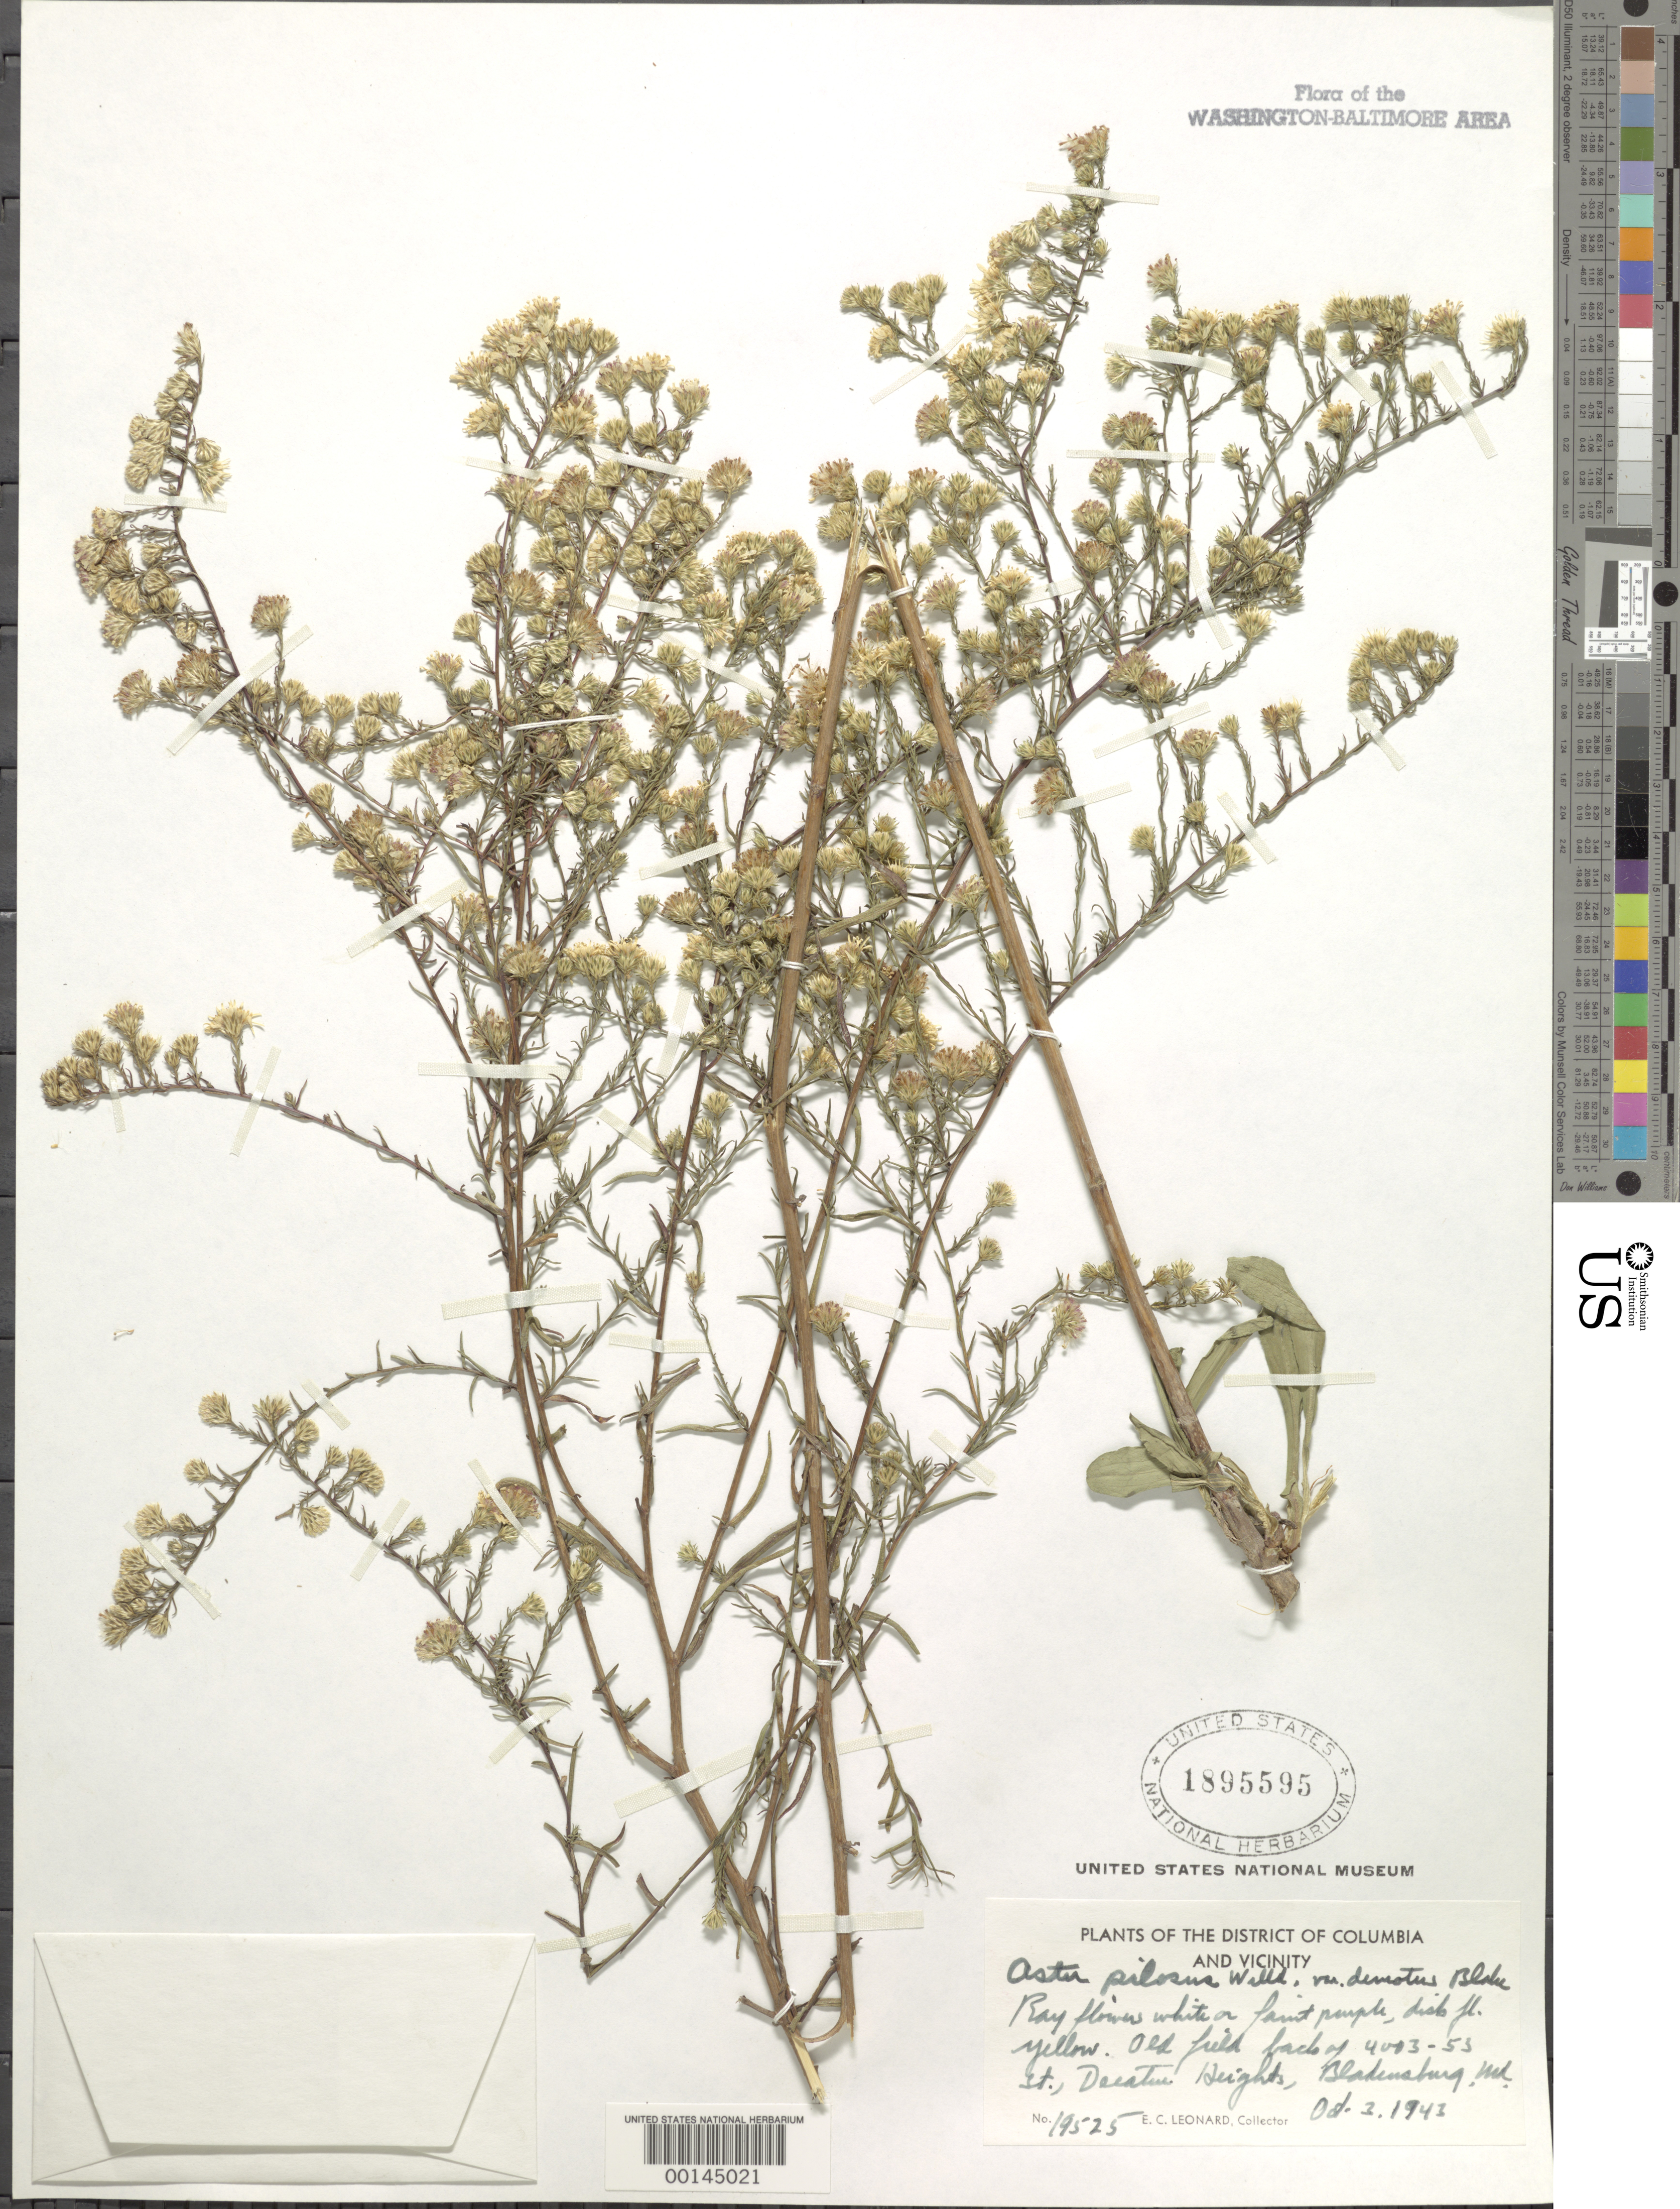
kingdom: Plantae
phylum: Tracheophyta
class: Magnoliopsida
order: Asterales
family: Asteraceae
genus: Symphyotrichum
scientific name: Symphyotrichum pilosum var. pringlei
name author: (A. Gray) G.L. Nesom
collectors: E. C. Leonard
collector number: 19525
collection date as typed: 03 Oct 1943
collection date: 1943-10-03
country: United States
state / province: Maryland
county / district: Prince George's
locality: Decatur Heights, Bladensburg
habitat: Old field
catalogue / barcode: US 1895595